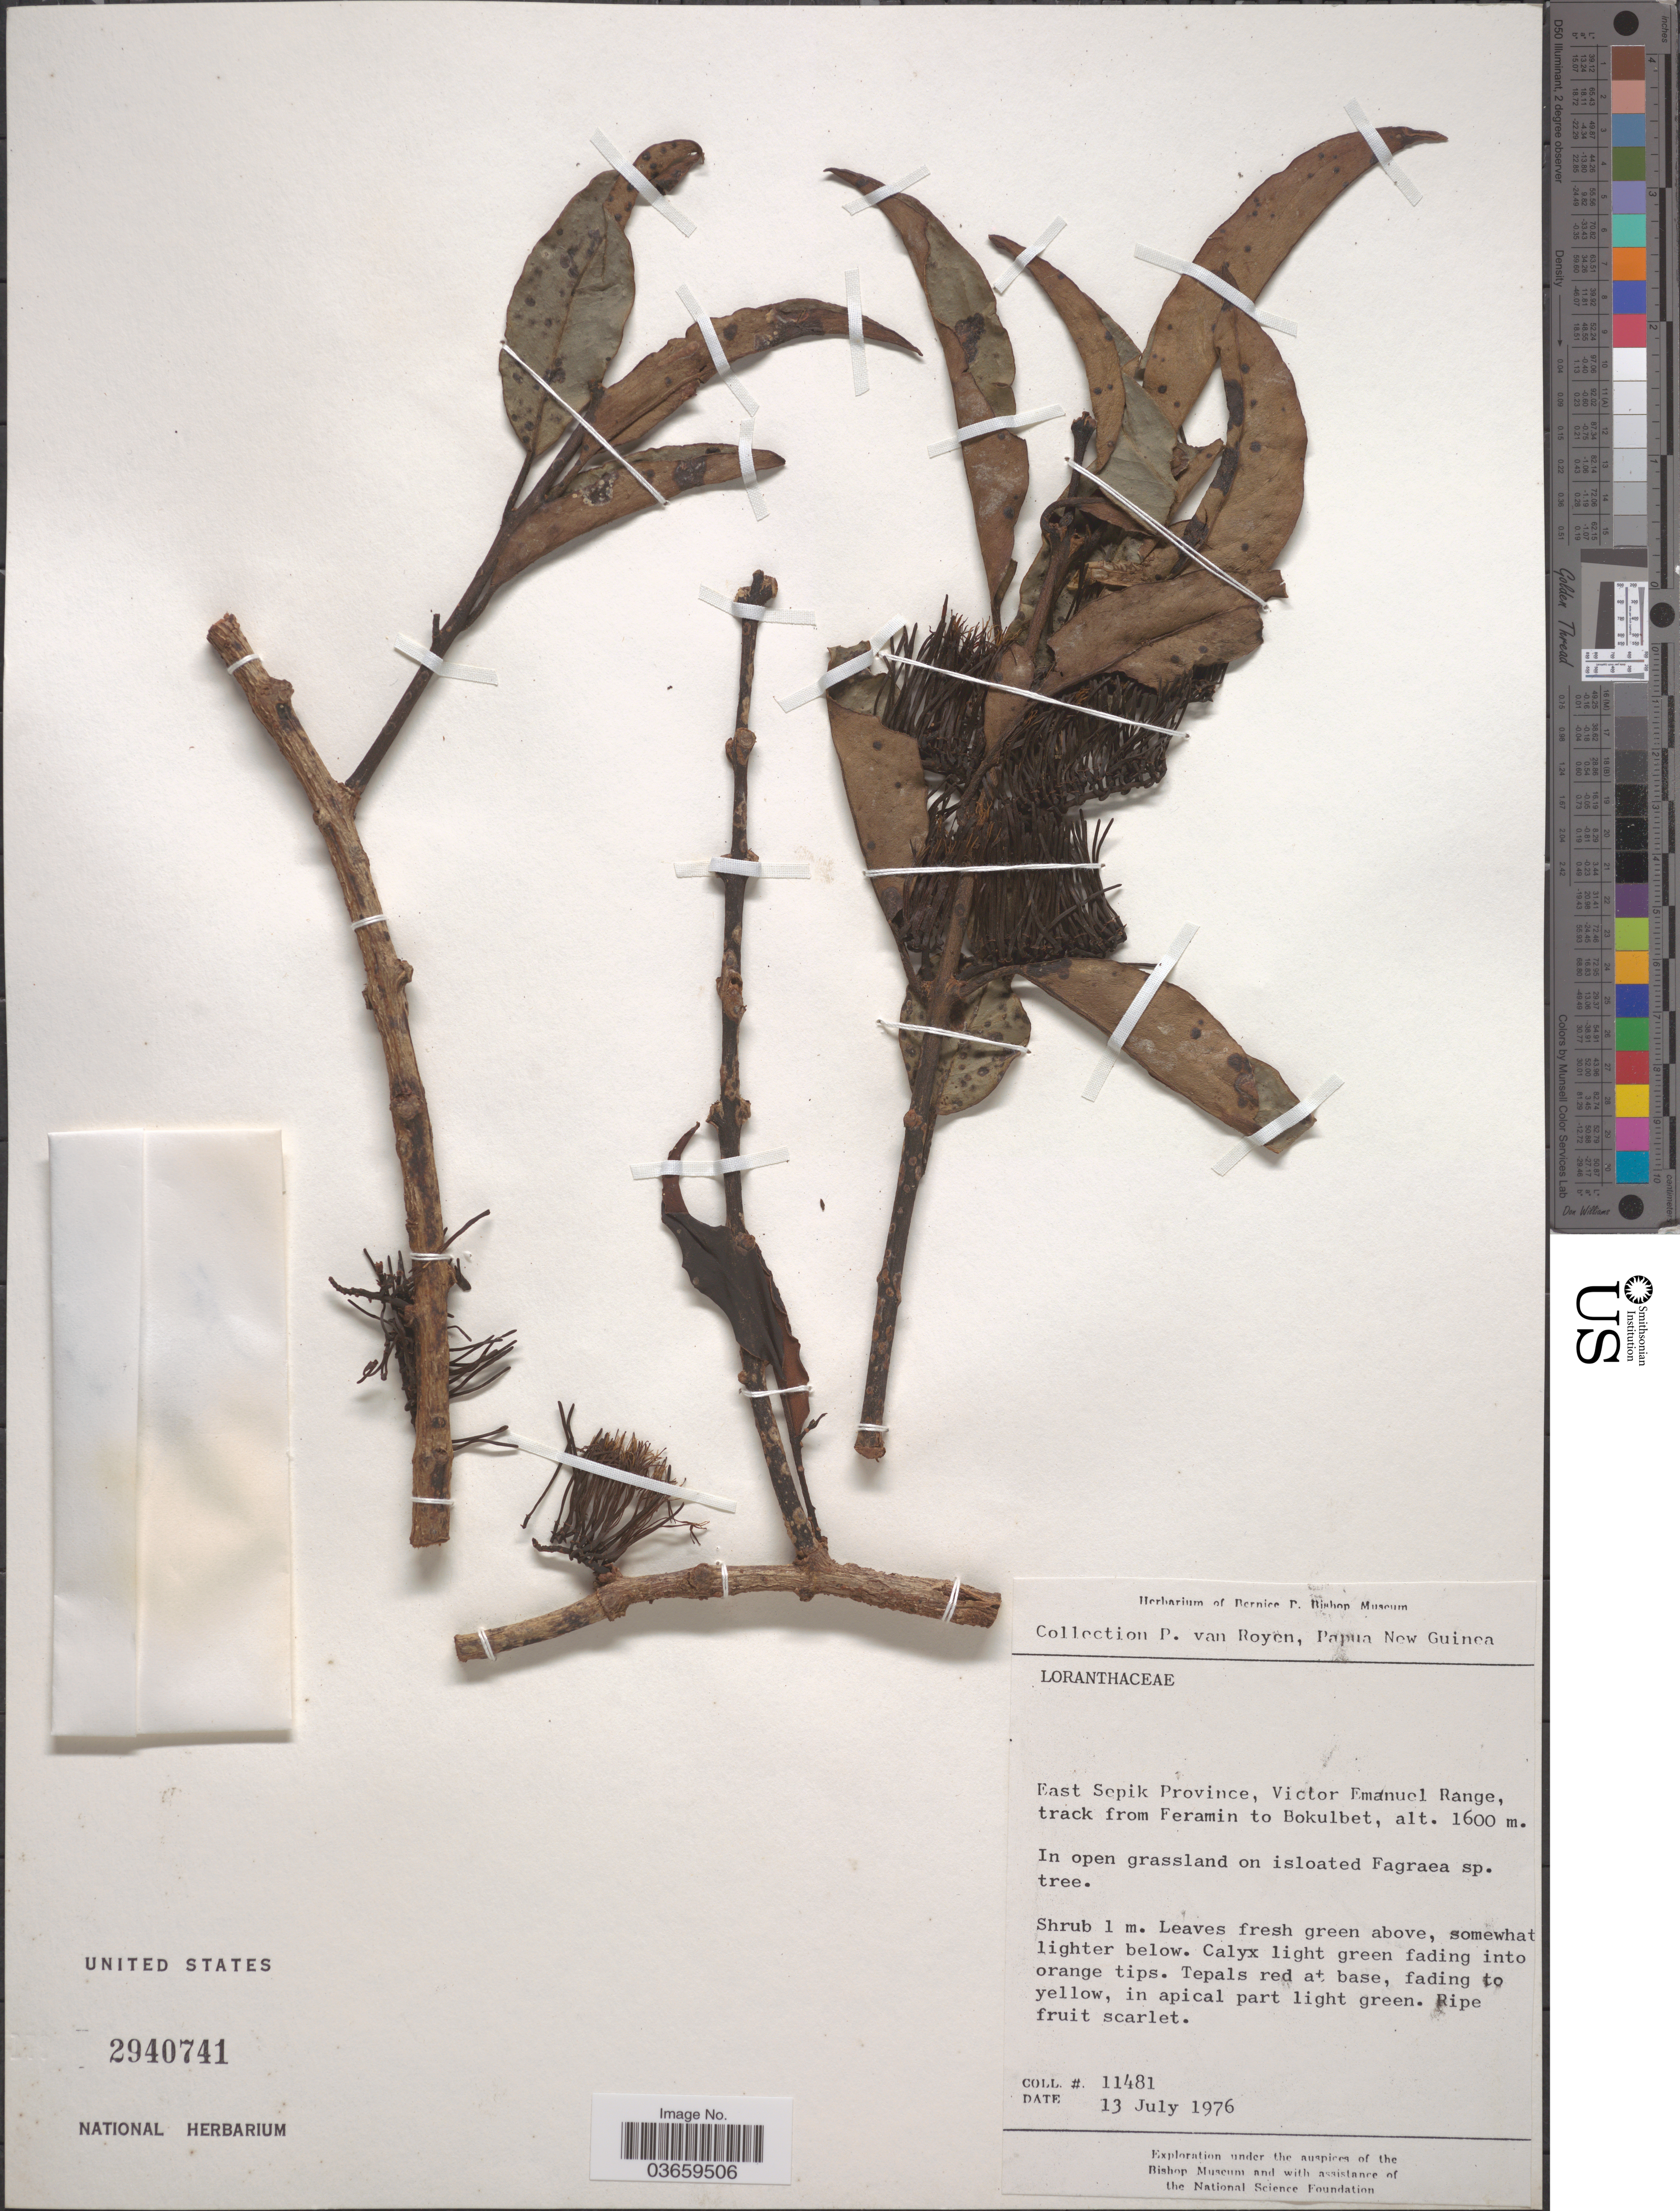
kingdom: Plantae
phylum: Tracheophyta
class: Magnoliopsida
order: Santalales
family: Loranthaceae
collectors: P. van Royan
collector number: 11481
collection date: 1976-07-13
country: Papua New Guinea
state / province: East Sepik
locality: Victor Emanuel Range, track from Feramin to Bokulbet.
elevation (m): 1600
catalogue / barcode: US 2940741